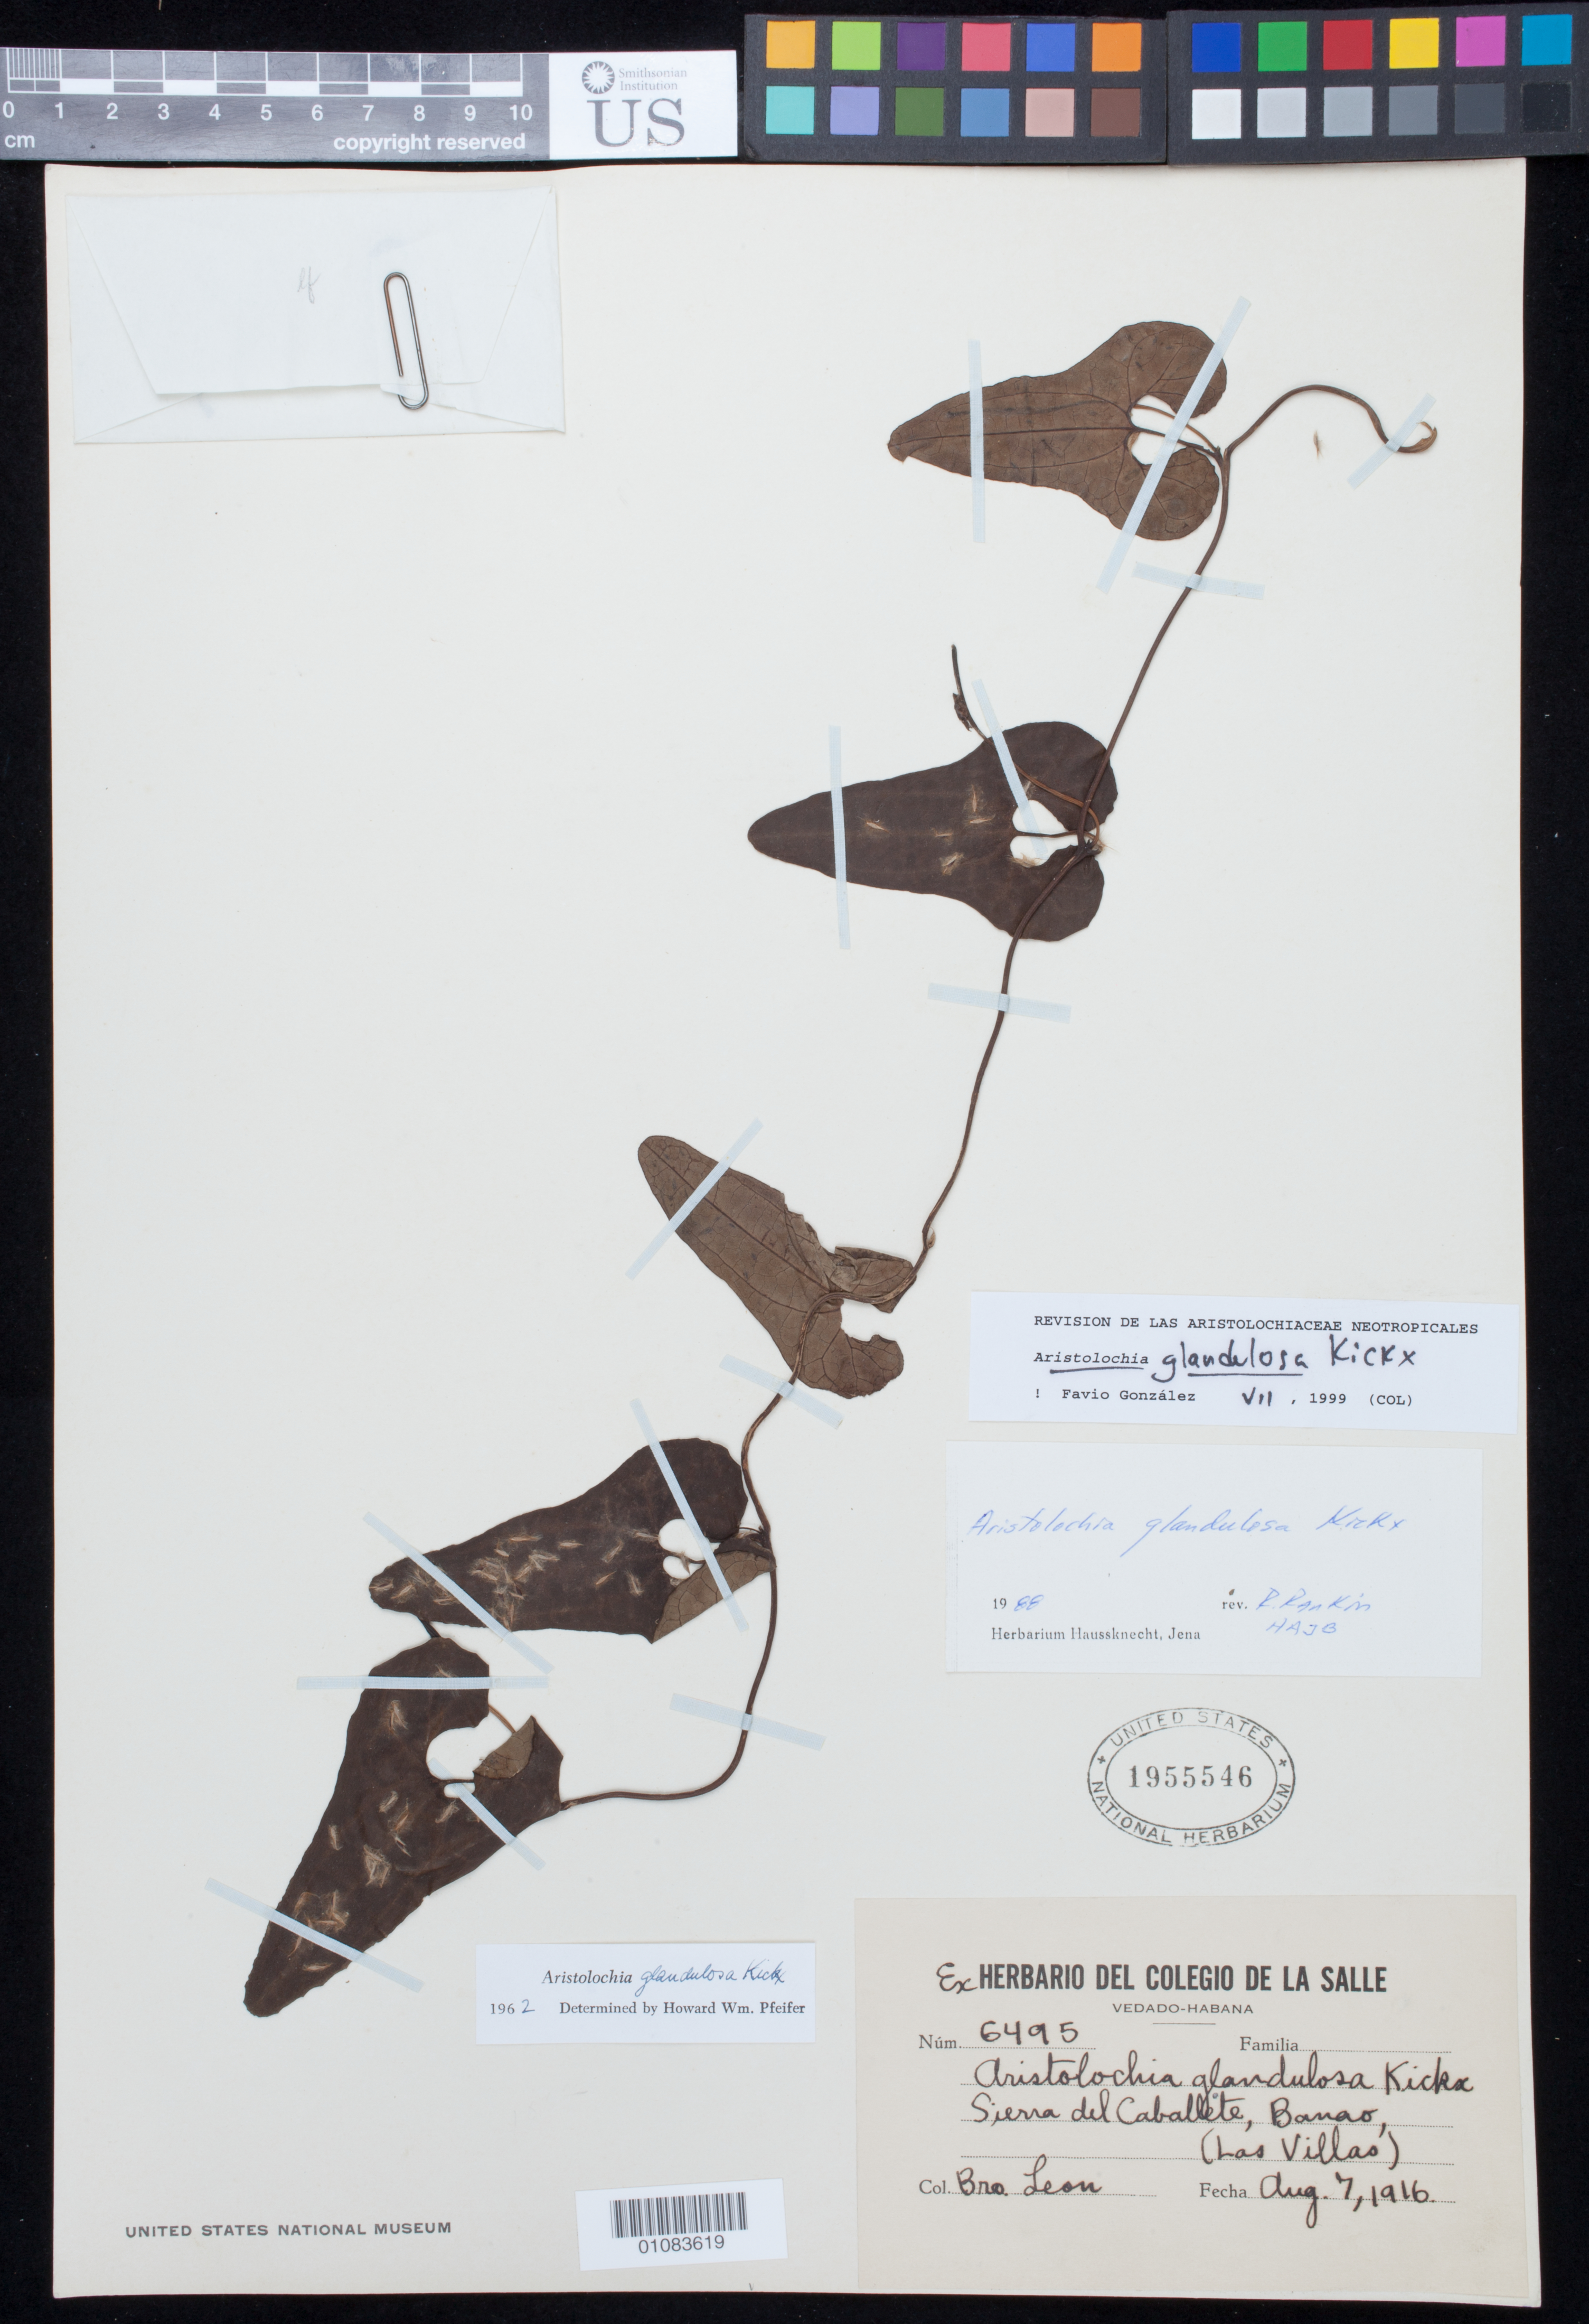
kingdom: Plantae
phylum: Tracheophyta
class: Magnoliopsida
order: Piperales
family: Aristolochiaceae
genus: Aristolochia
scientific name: Aristolochia glandulosa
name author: J. Kickx f.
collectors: Bro. León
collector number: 6495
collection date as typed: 07 Aug 1916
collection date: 1916-08-07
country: Cuba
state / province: Las Villas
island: Cuba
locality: Sierra del Caballete, Banao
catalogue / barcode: US 1955546